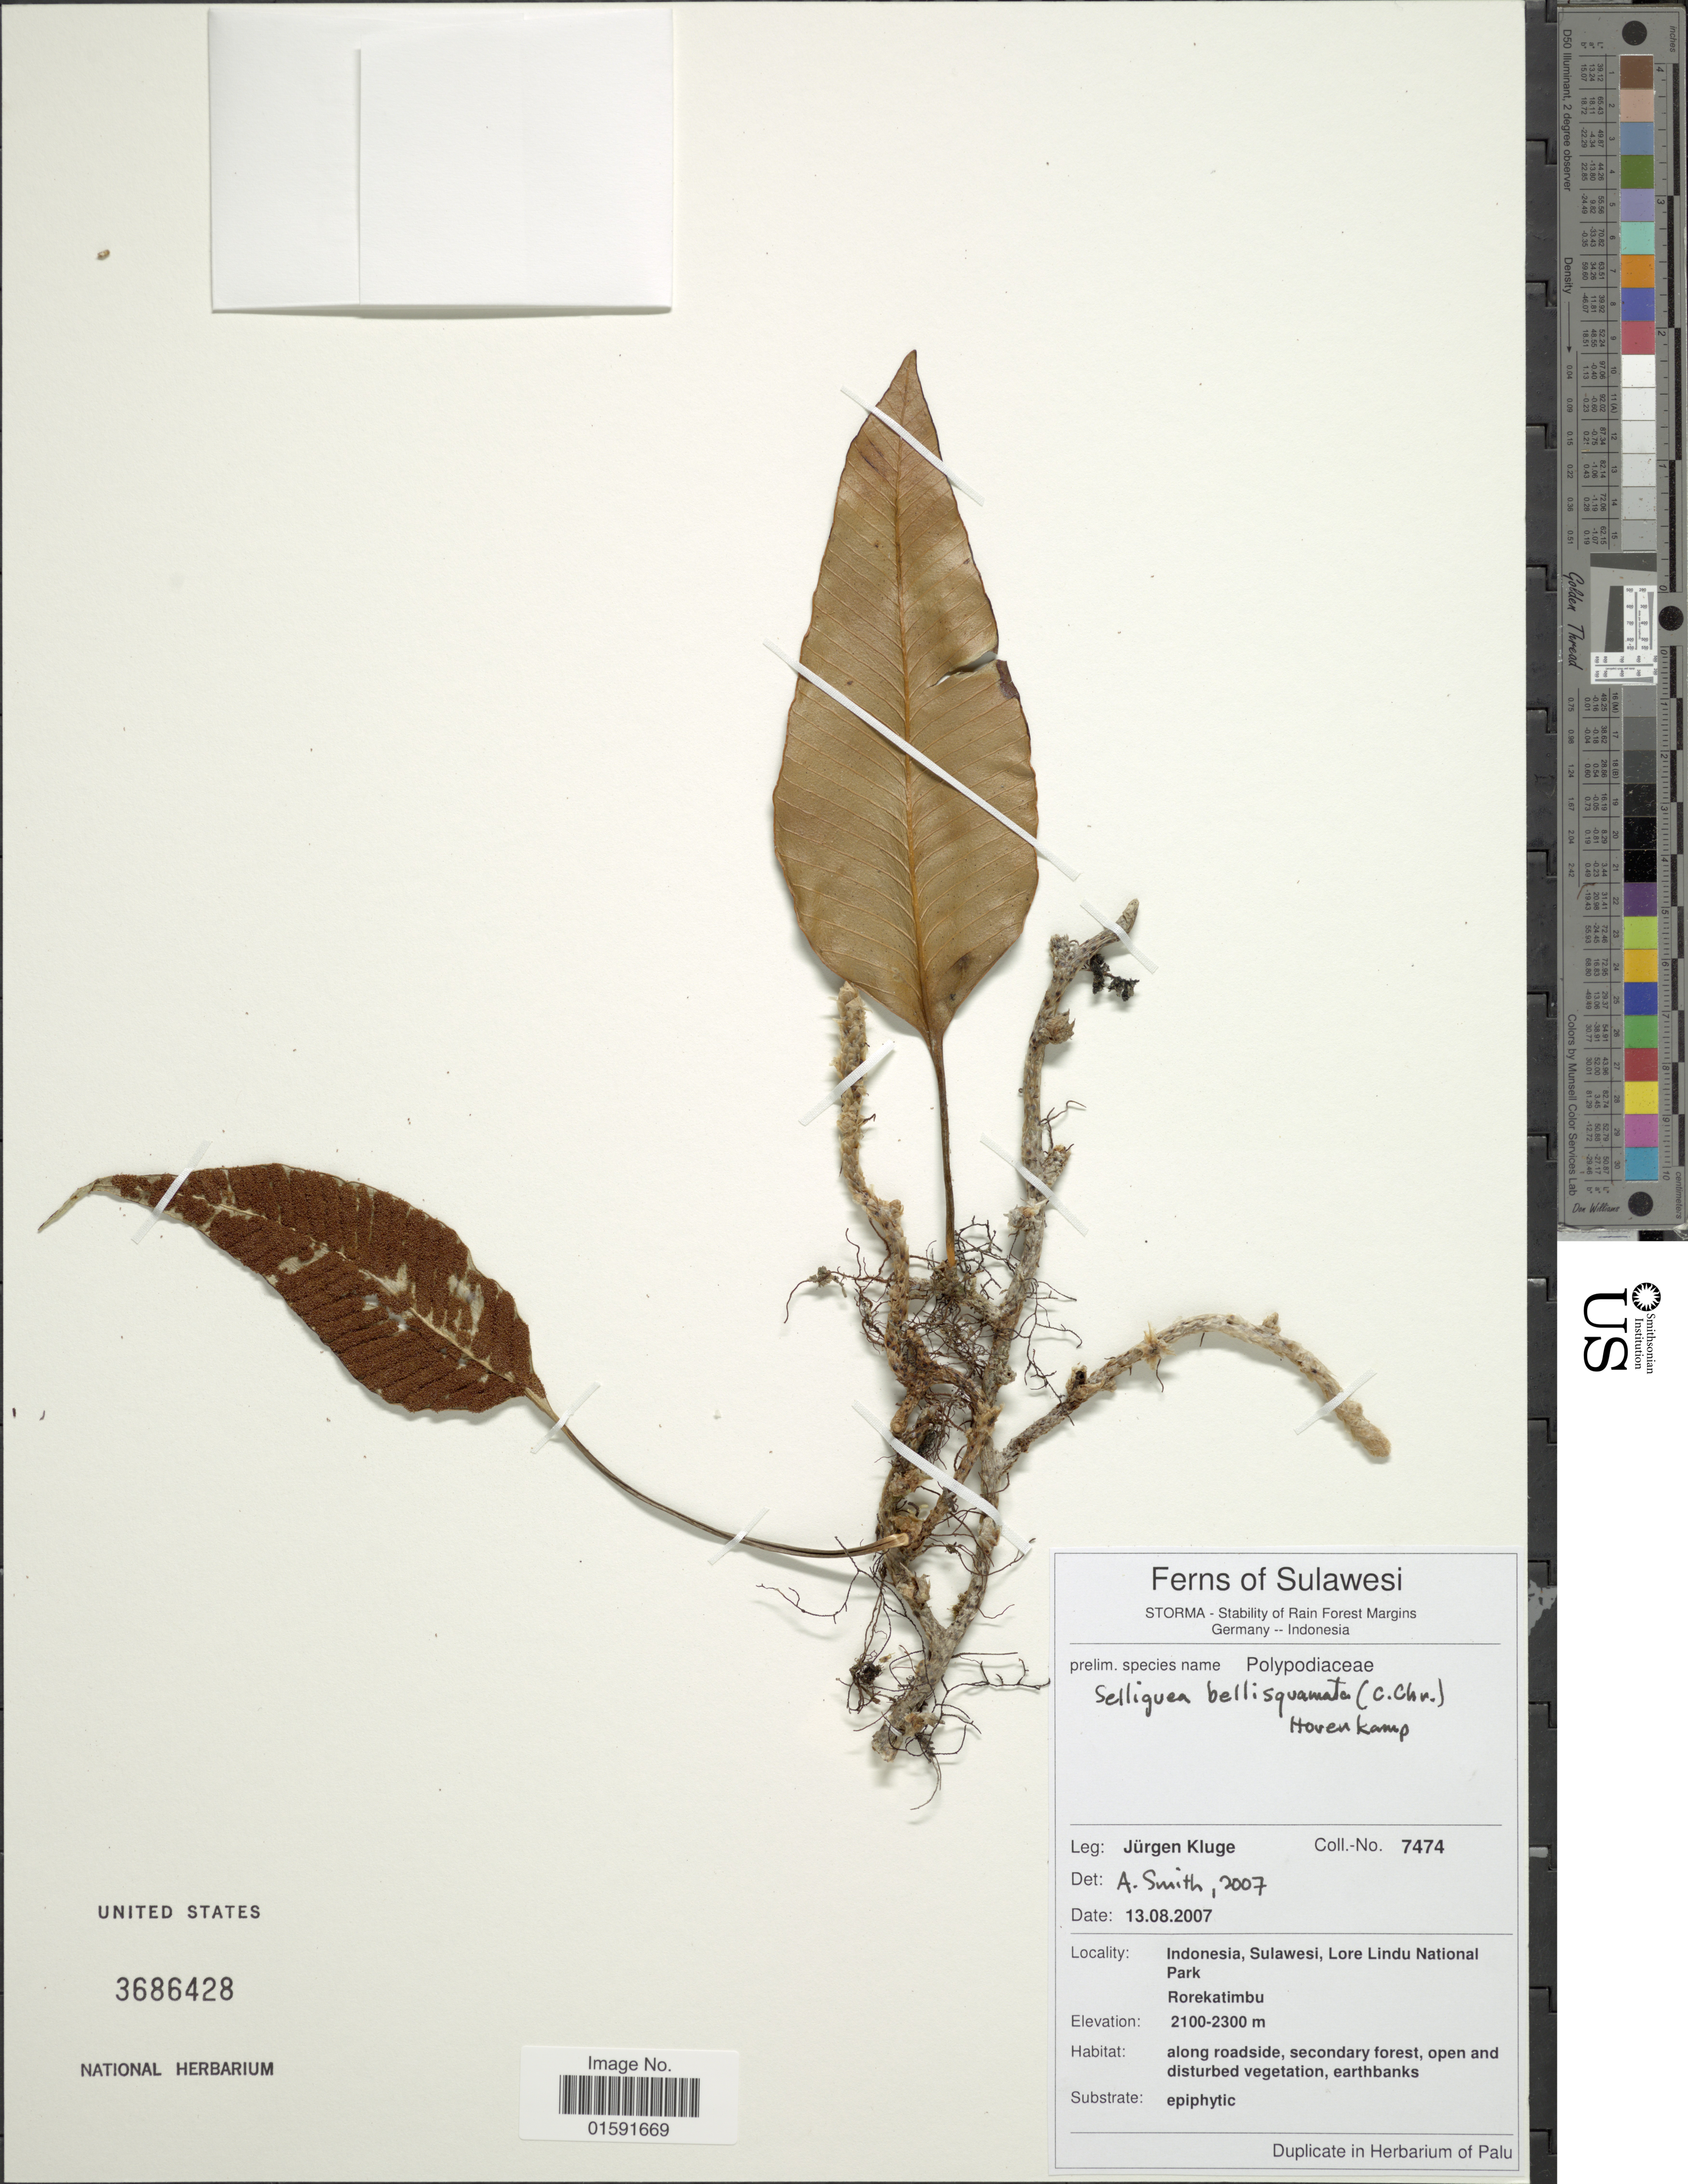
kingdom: Plantae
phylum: Tracheophyta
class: Polypodiopsida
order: Polypodiales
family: Polypodiaceae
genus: Selliguea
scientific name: Selliguea bellisquamata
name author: (C. Chr.) Hovenkamp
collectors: J. Kluge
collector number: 7474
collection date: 2007-08-13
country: Indonesia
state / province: Sulawesi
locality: Lore Lindu National Park, Rorekatimbu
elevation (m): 2100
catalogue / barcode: US 3686428